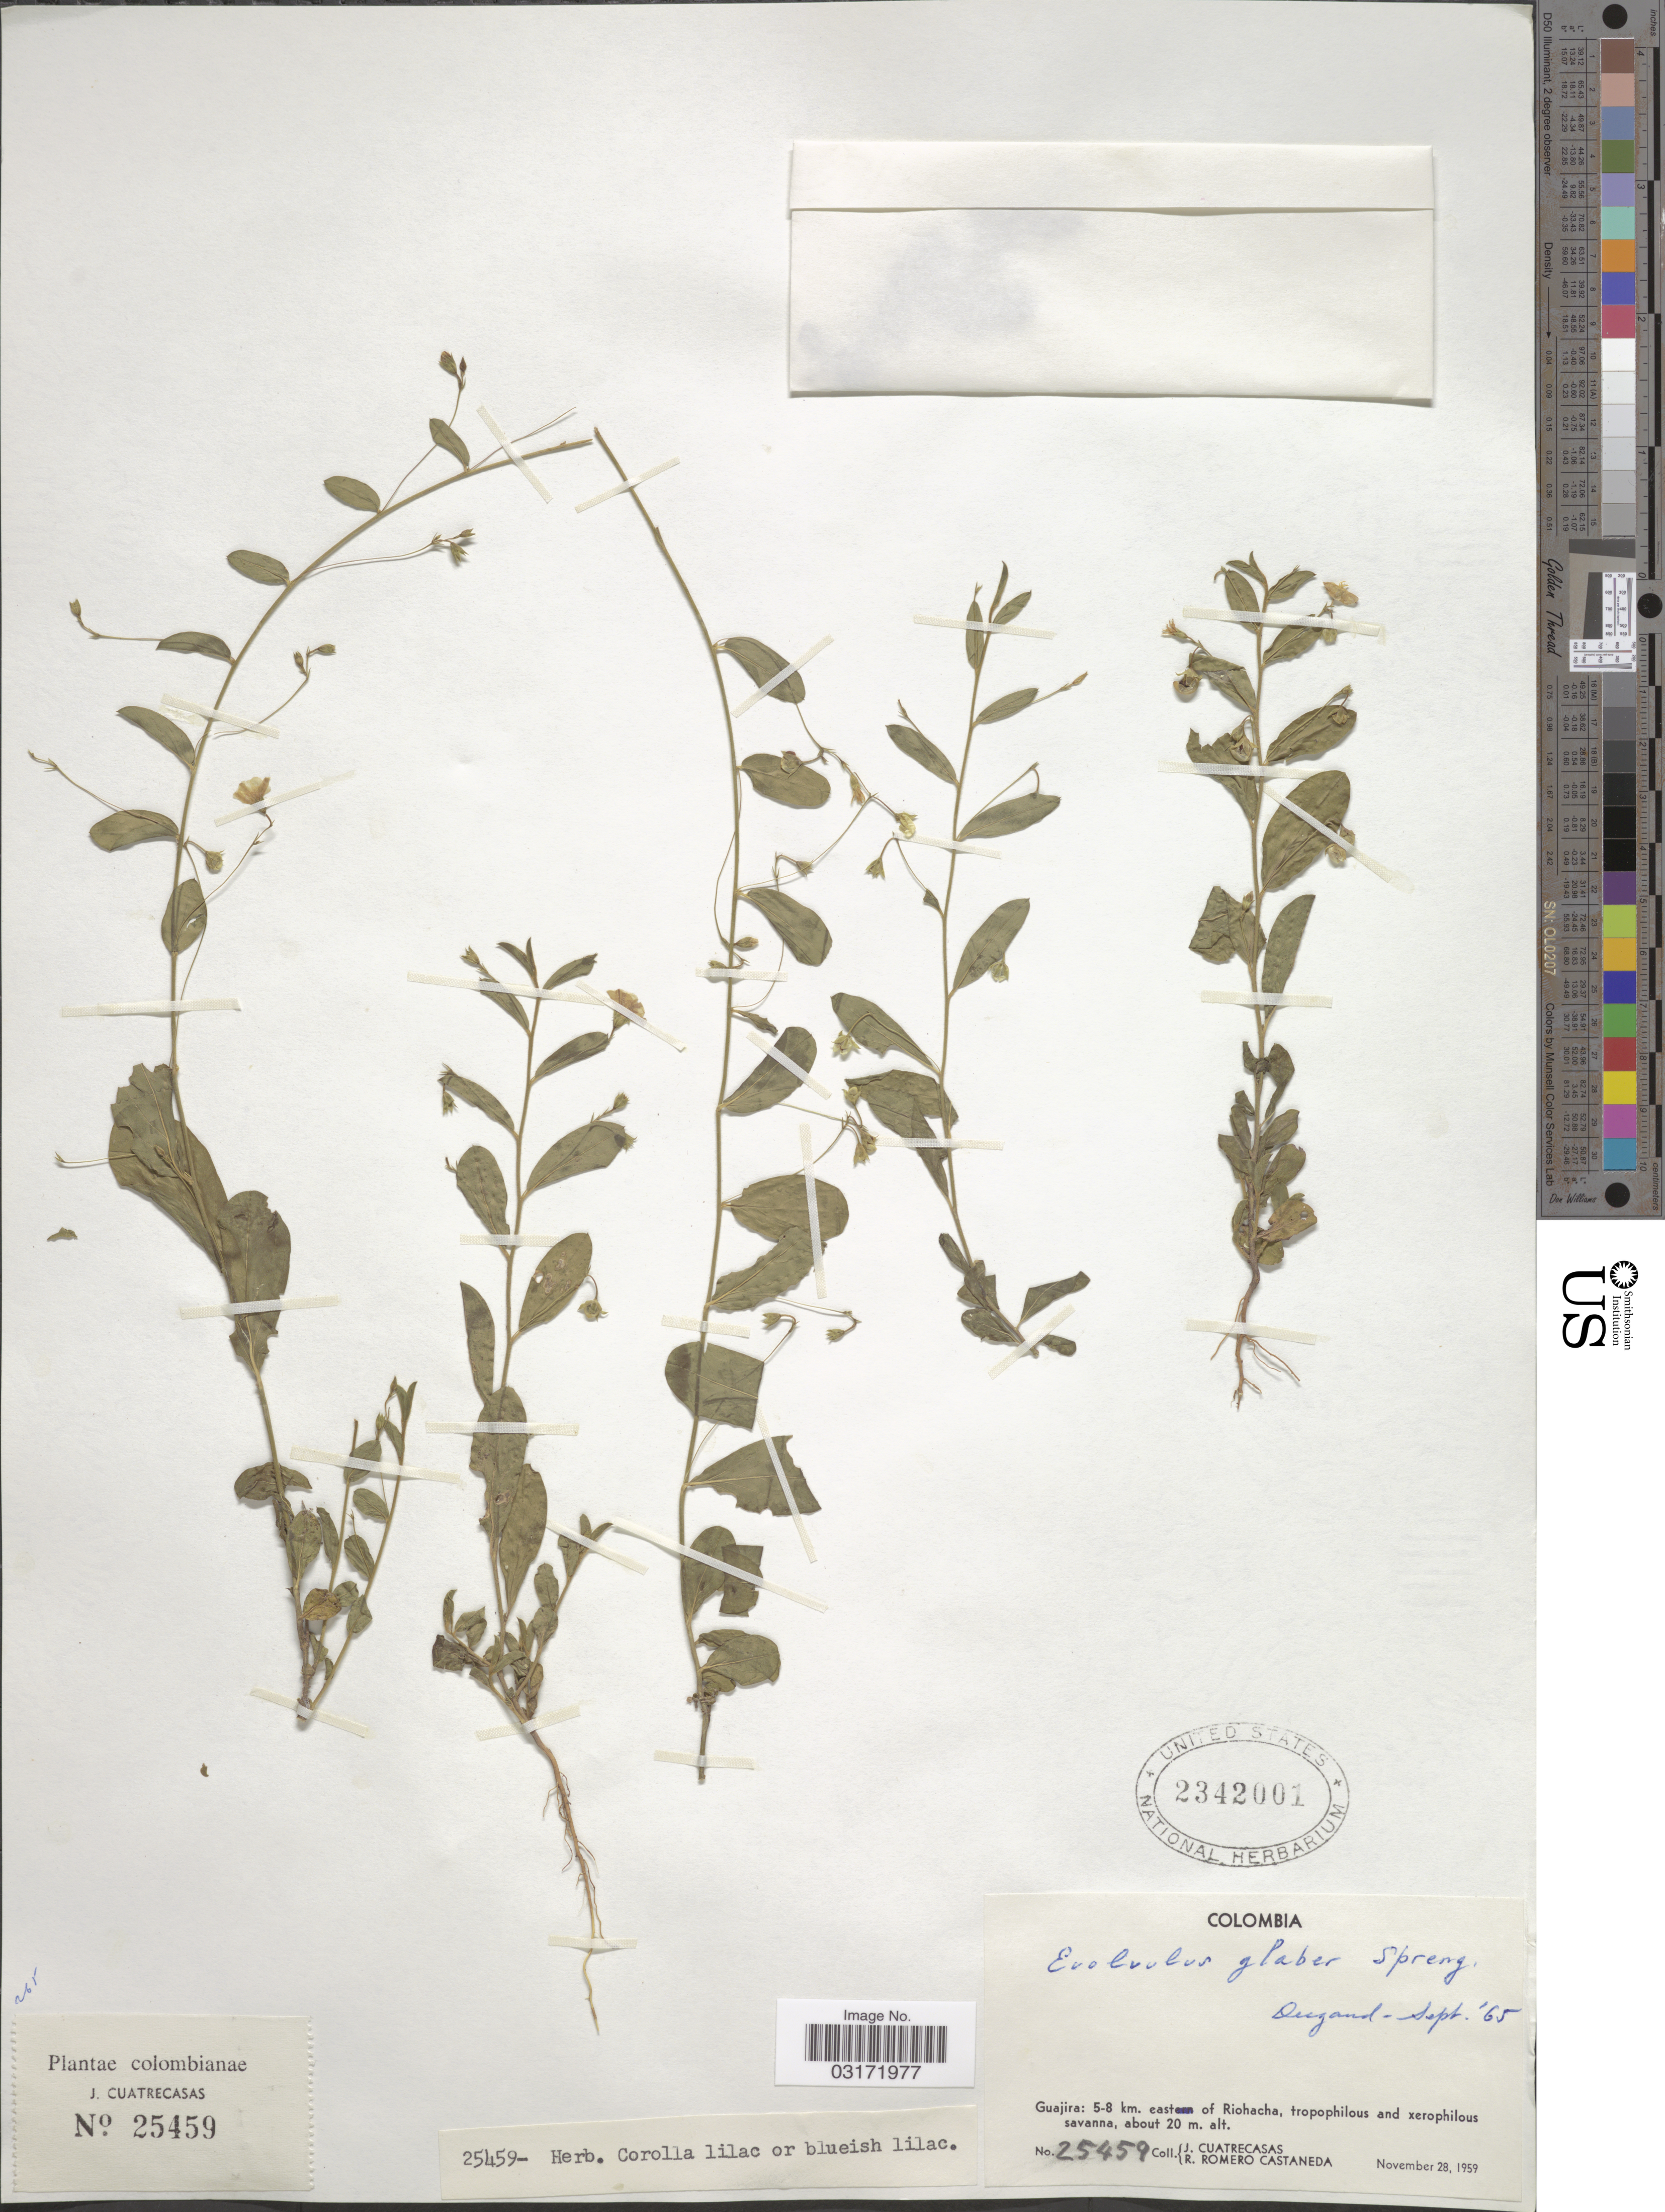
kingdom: Plantae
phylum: Tracheophyta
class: Magnoliopsida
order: Solanales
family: Convolvulaceae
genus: Evolvulus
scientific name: Evolvulus glaber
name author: Spreng.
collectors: J. Cuatrecasas & R. Romero Castañeda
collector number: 25459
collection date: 1959-11-28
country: Colombia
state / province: La Guajira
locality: Guajira: 5-8 km. east of Riohacha, tropophilous and xerophilous savanna.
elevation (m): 20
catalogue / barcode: US 2342001